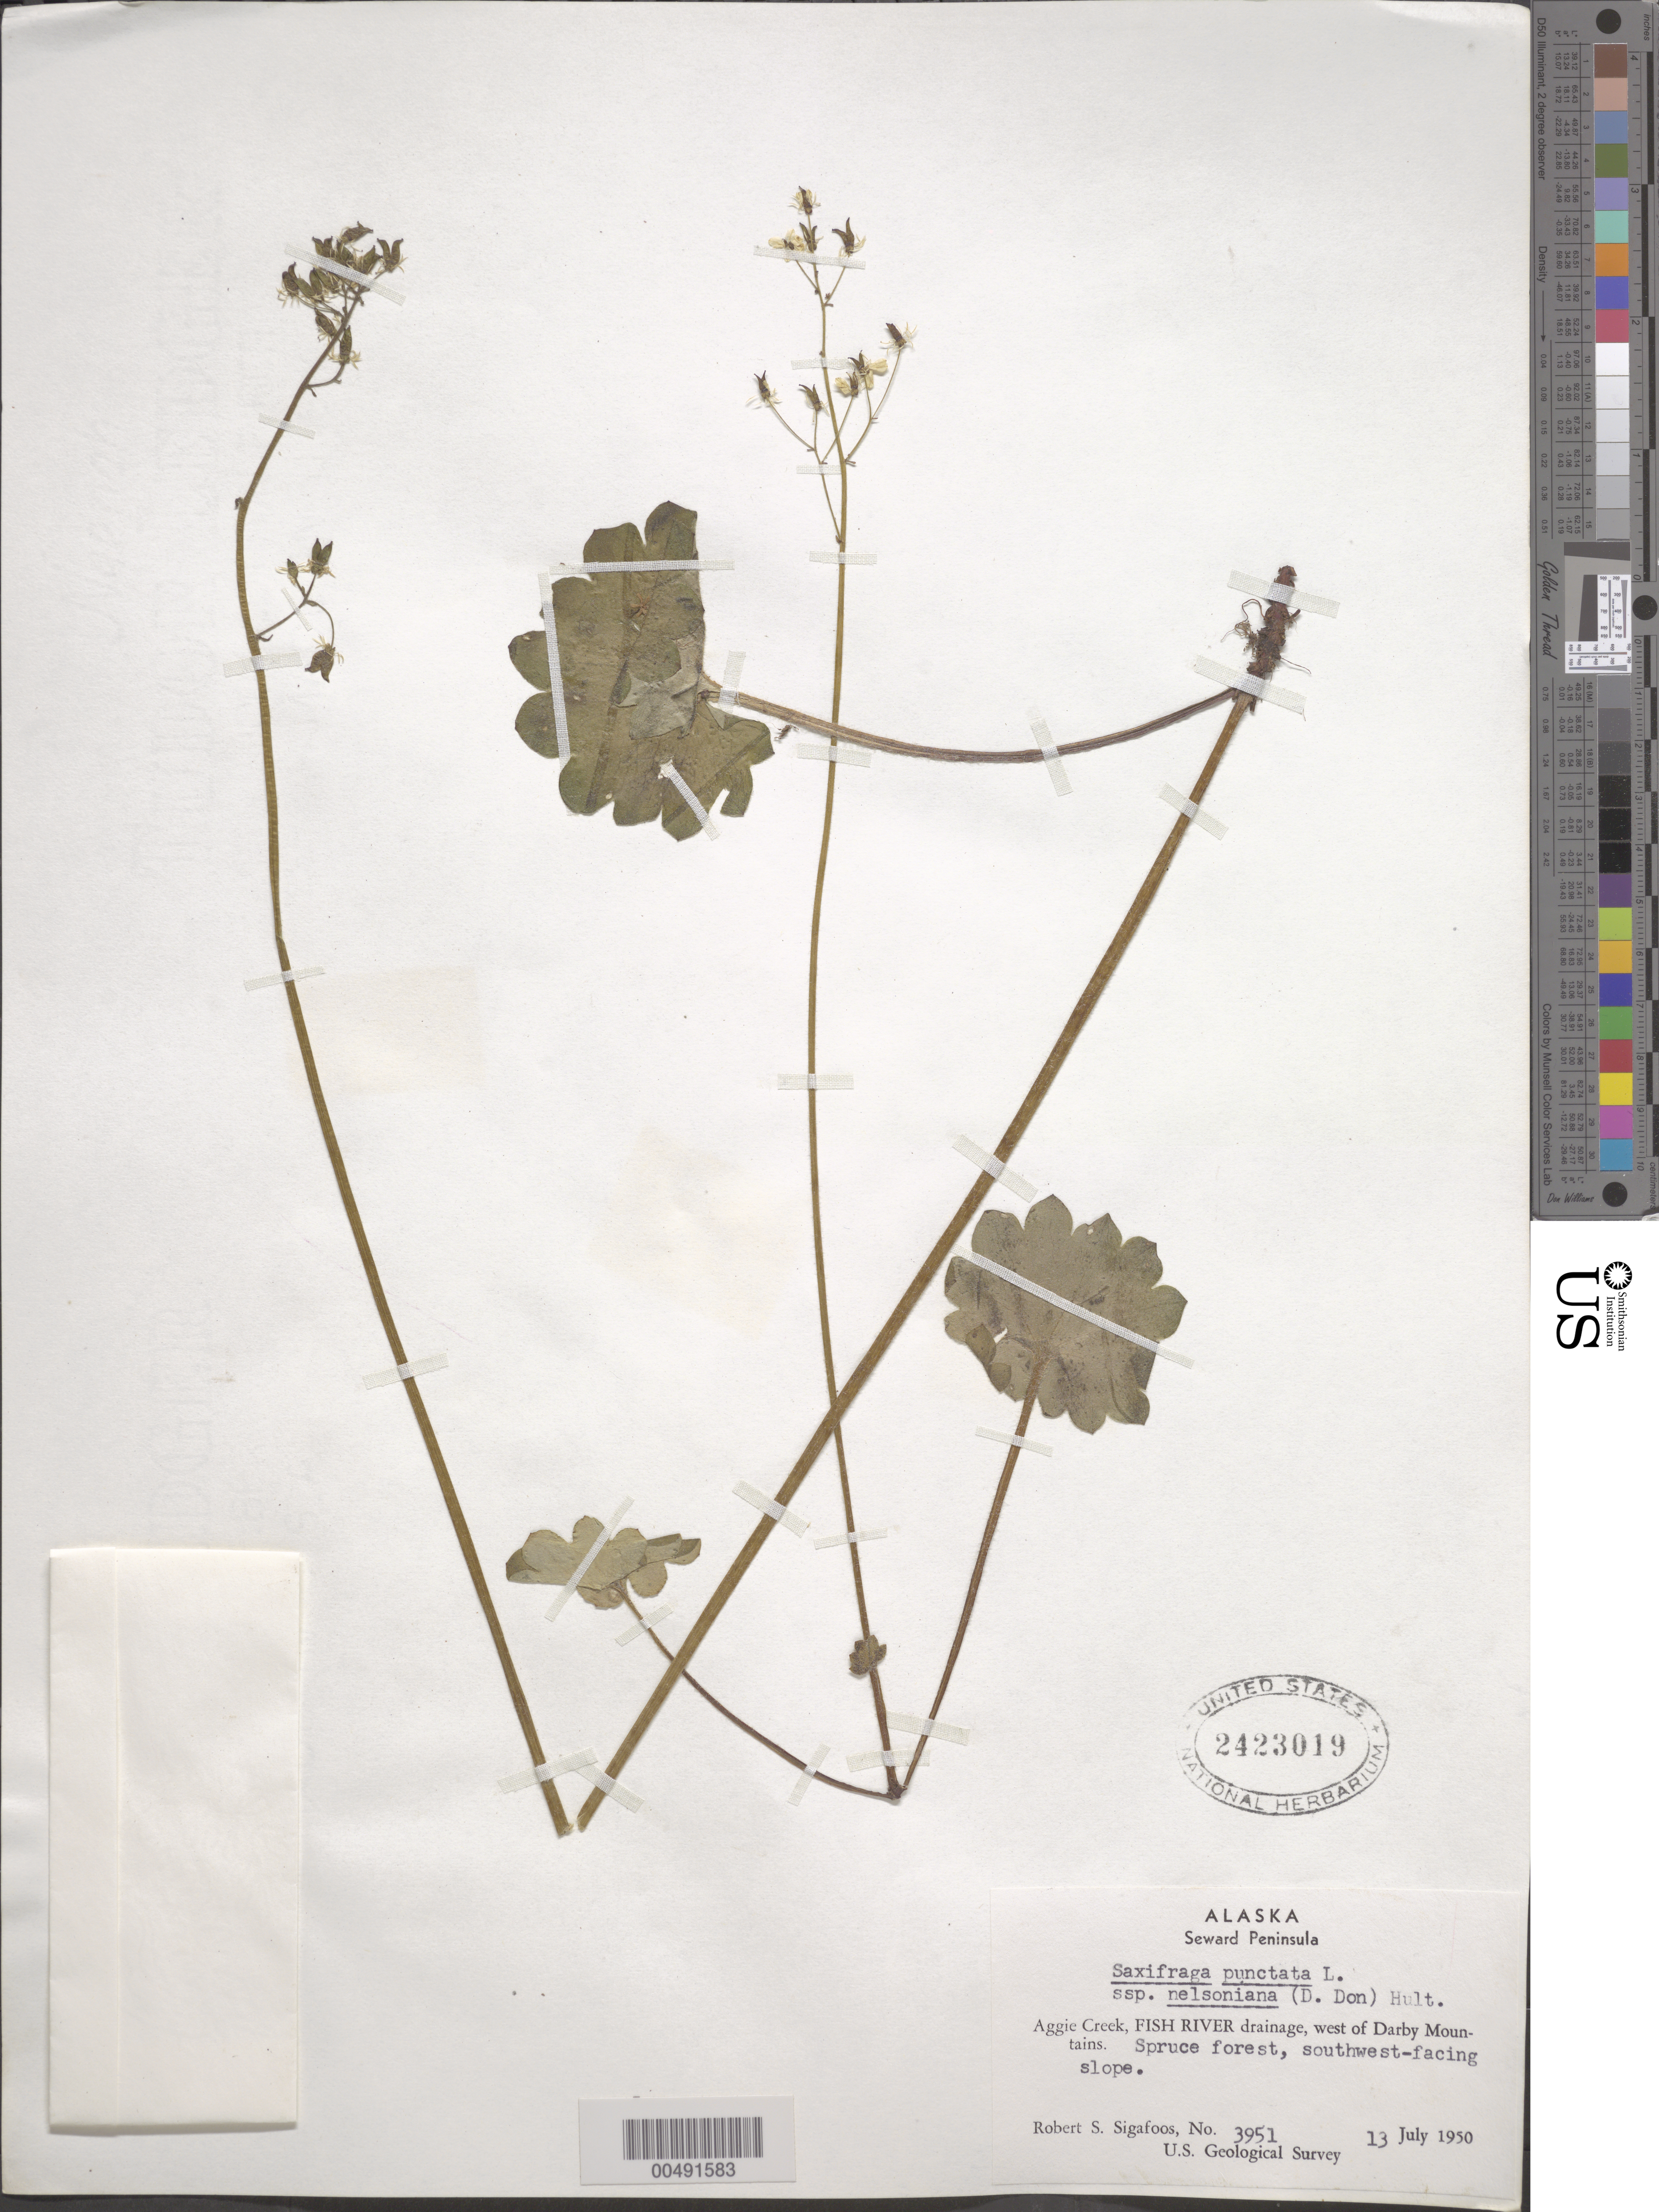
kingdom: Plantae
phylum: Tracheophyta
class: Magnoliopsida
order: Saxifragales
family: Saxifragaceae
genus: Micranthes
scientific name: Micranthes nelsoniana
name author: (D. Don) Small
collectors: R. Sigafoos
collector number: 3951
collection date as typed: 13 Jul 1950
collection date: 1950-07-13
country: United States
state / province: Alaska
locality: Seward Peninsula, west of Darby Mountains, Fish River Drainage, Aggie Creek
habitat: spruce forest, south-west facing slope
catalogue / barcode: US 2423019